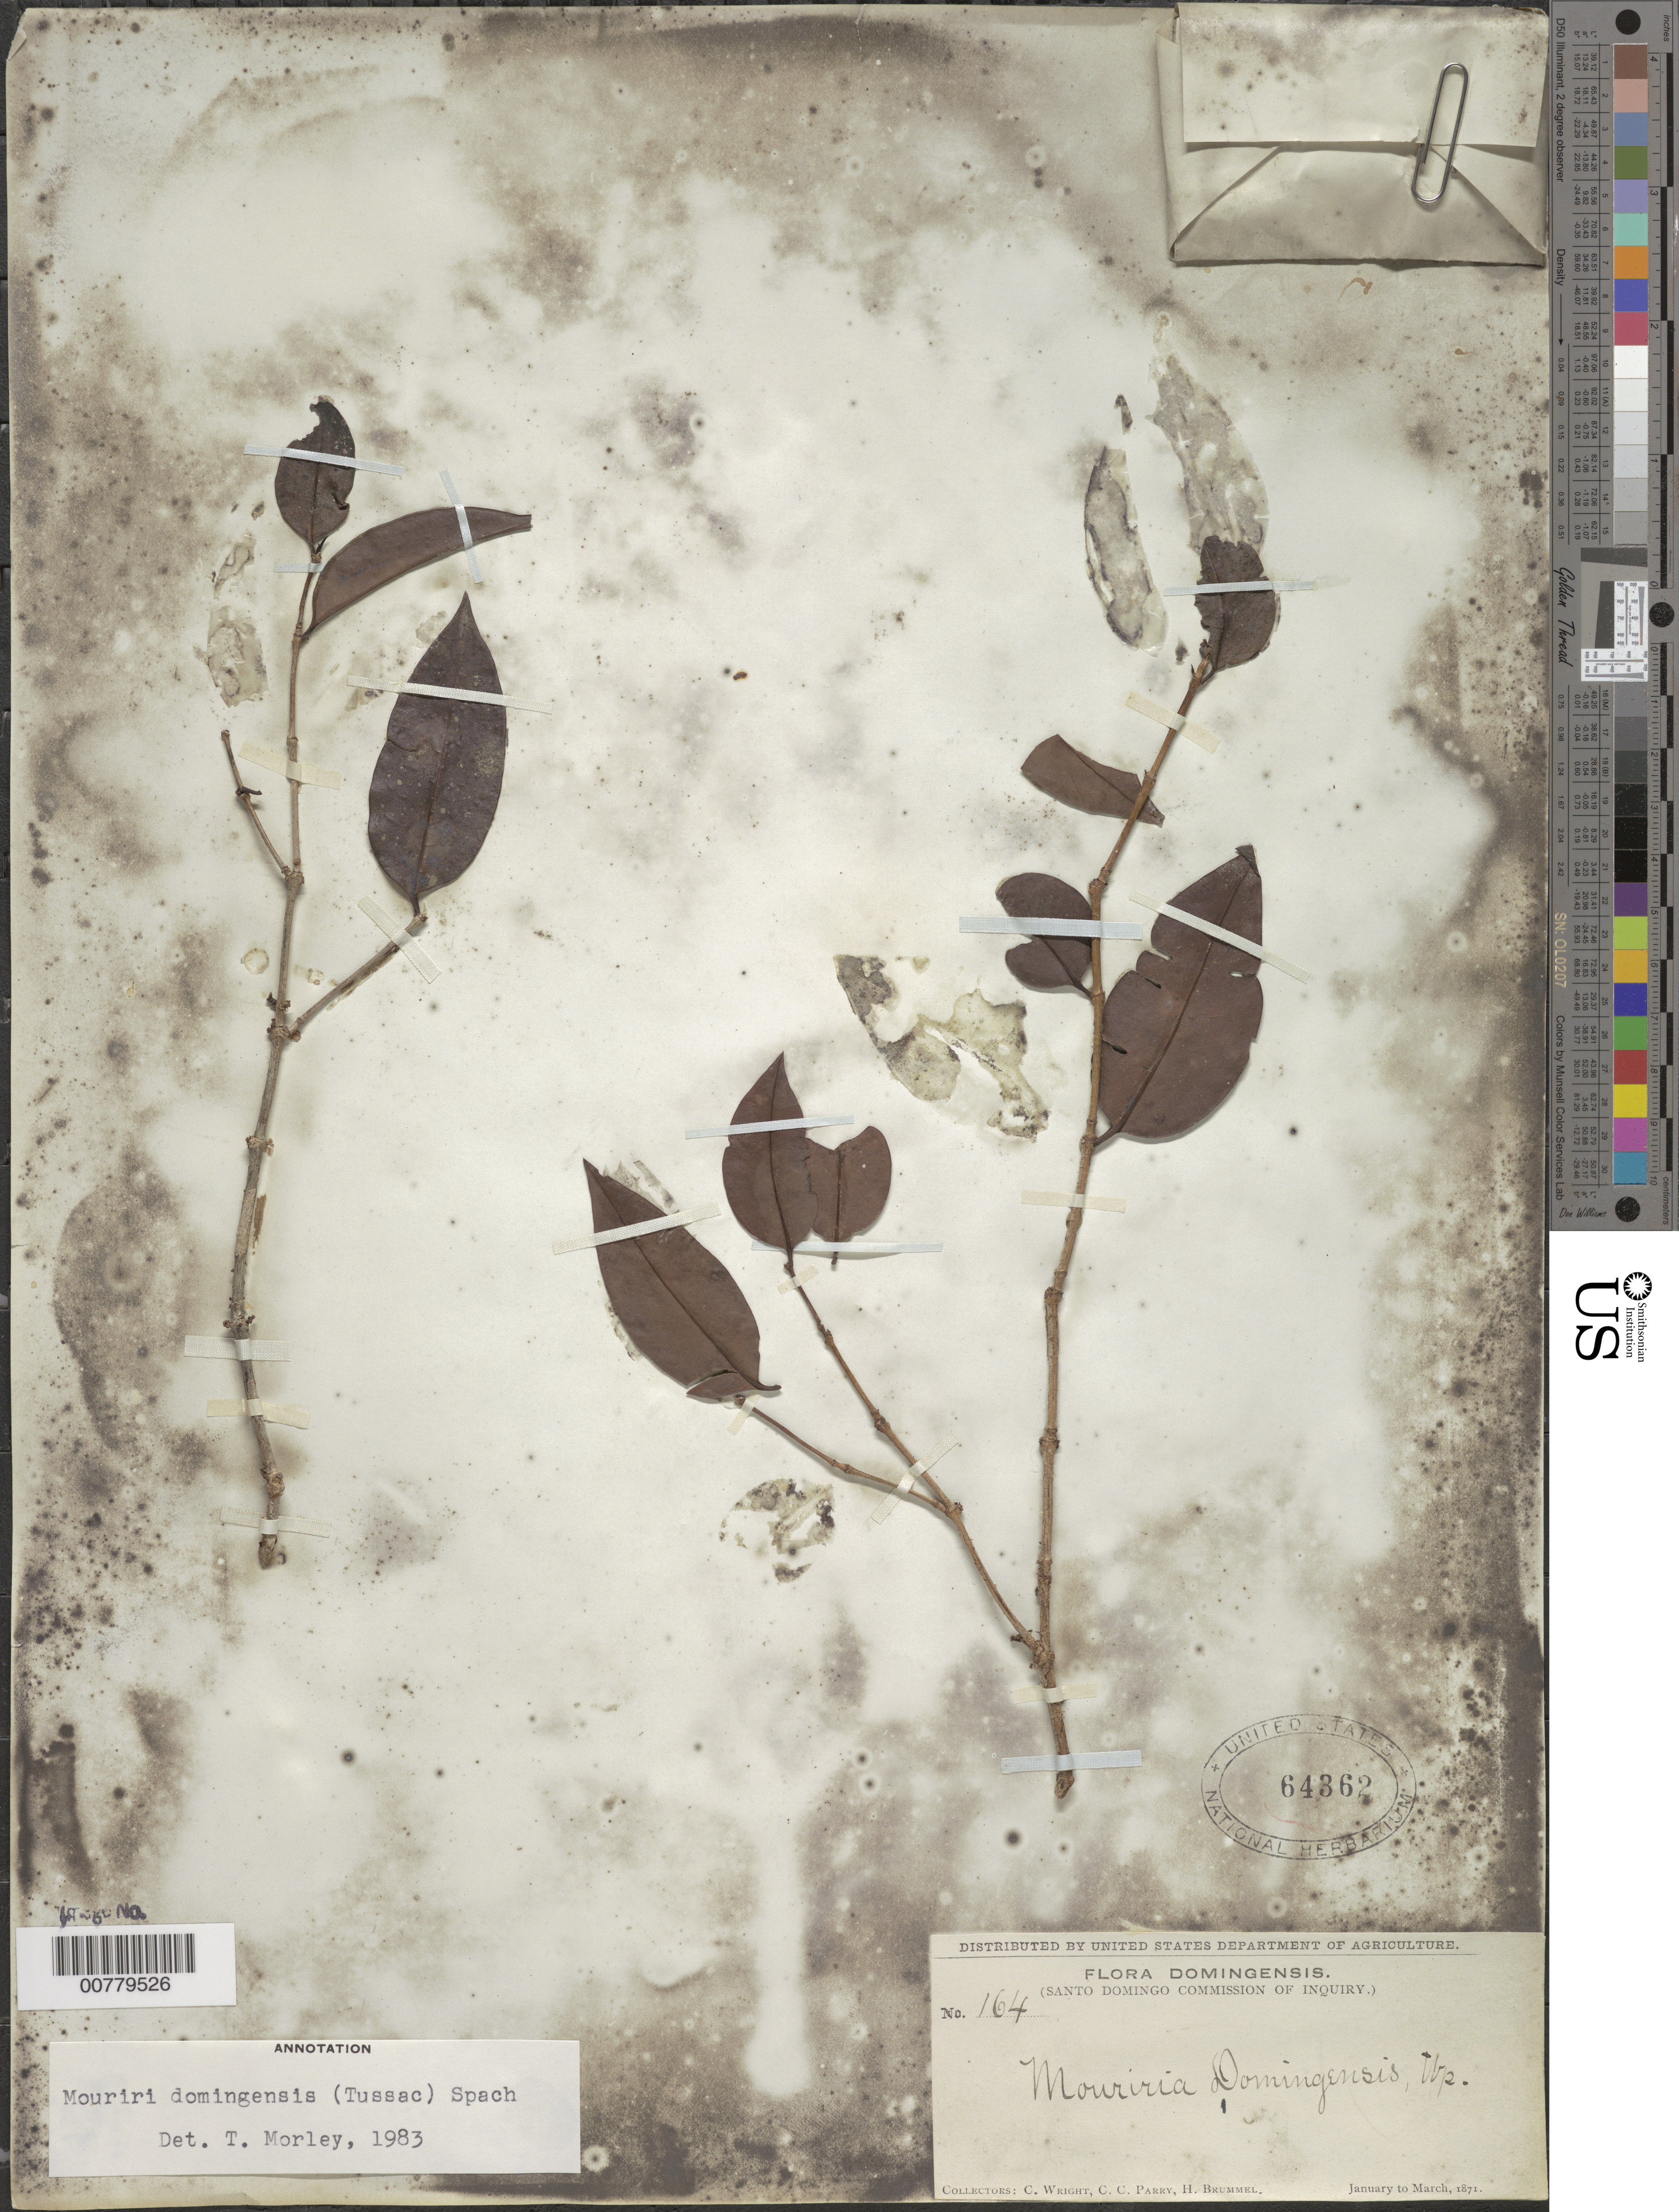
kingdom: Plantae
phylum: Tracheophyta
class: Magnoliopsida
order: Myrtales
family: Melastomataceae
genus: Mouriri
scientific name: Mouriri domingensis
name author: (Tussac) Spach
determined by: Morley, T.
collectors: C. Wright, C. C. Parry & H. Brummel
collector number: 164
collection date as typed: Jan 1871 to -- Mar 1871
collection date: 1871-01/1871-03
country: Dominican Republic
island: Hispaniola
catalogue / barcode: US 64362